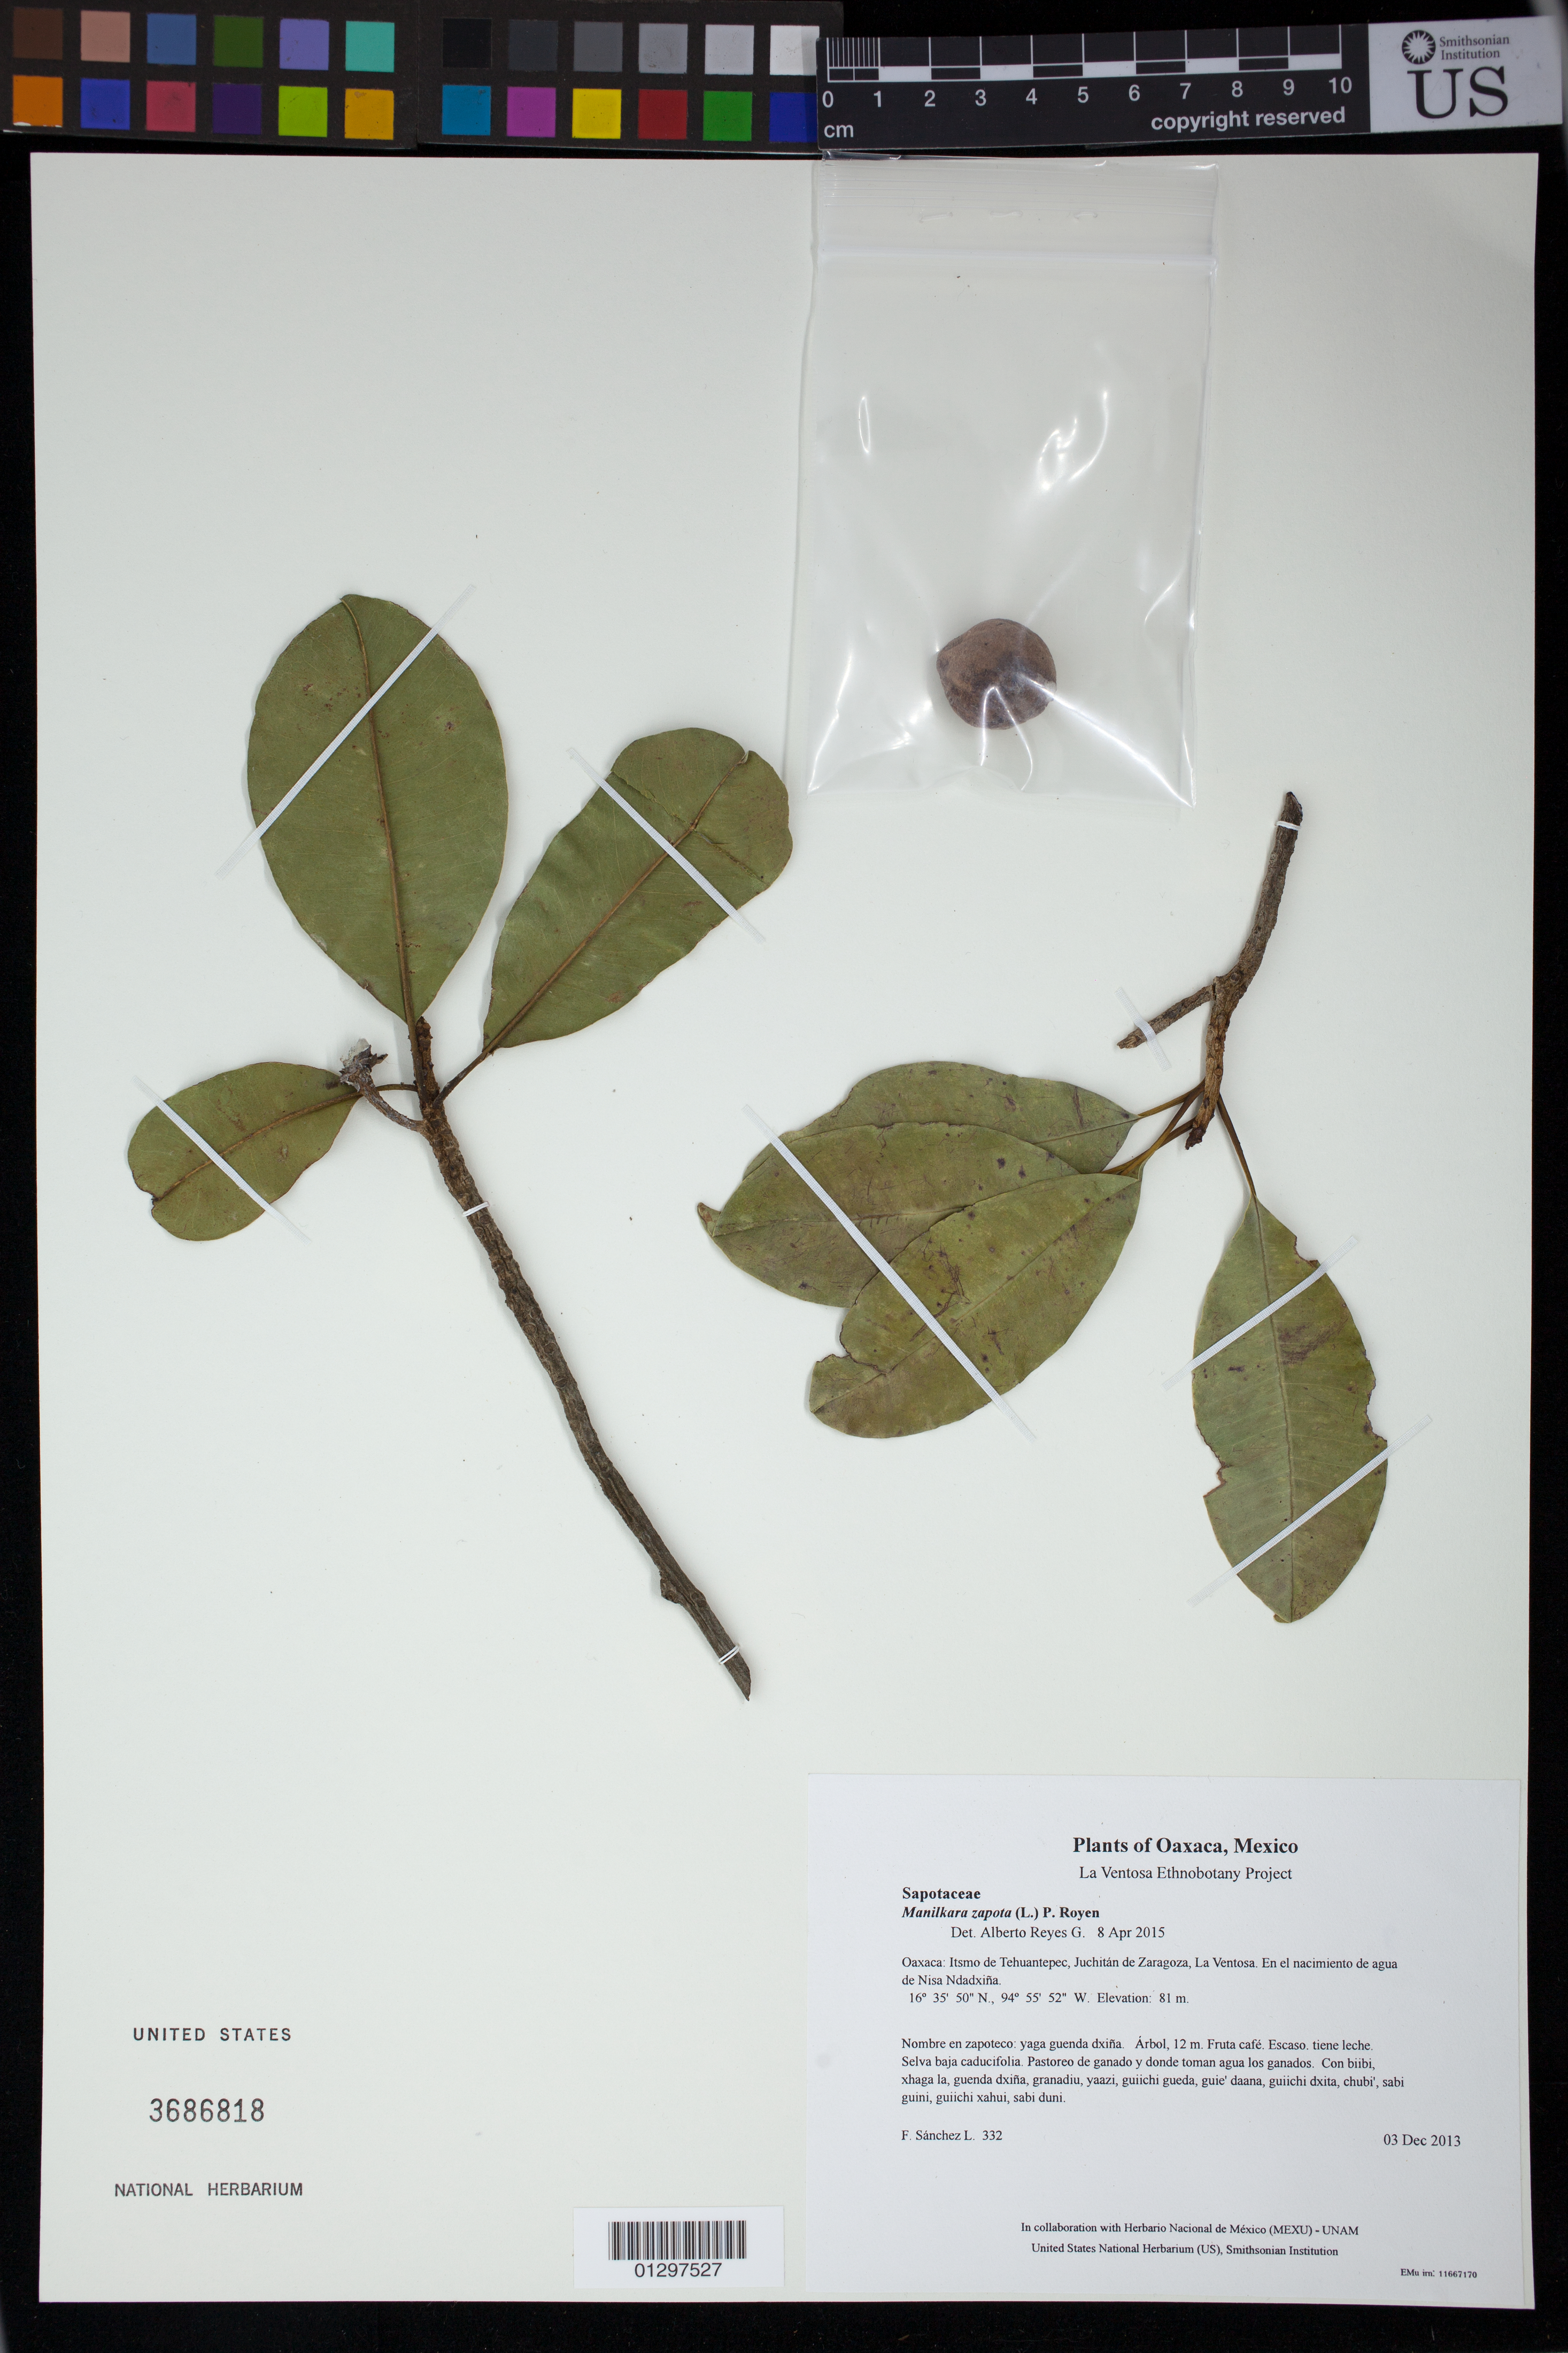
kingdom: Plantae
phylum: Tracheophyta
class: Magnoliopsida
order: Ericales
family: Sapotaceae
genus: Manilkara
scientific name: Manilkara zapota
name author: (L.) P. Royen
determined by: Reyes García, A.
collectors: F. Sánchez L.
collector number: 332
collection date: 2013-12-03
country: Mexico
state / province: Oaxaca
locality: Itsmo de Tehuantepec, Juchitán de Zaragoza, La Ventosa. En el nacimiento de agua de Nisa Ndadxiña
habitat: Selva baja caducifolia. Pastoreo de ganado y donde toman agua los ganados.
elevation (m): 81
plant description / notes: JEBOT, MEXU, SERO, US; Yaga. 12 m. Cuaananaxhi namuu. Huaxie'.; chicozapote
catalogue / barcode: US 3686818